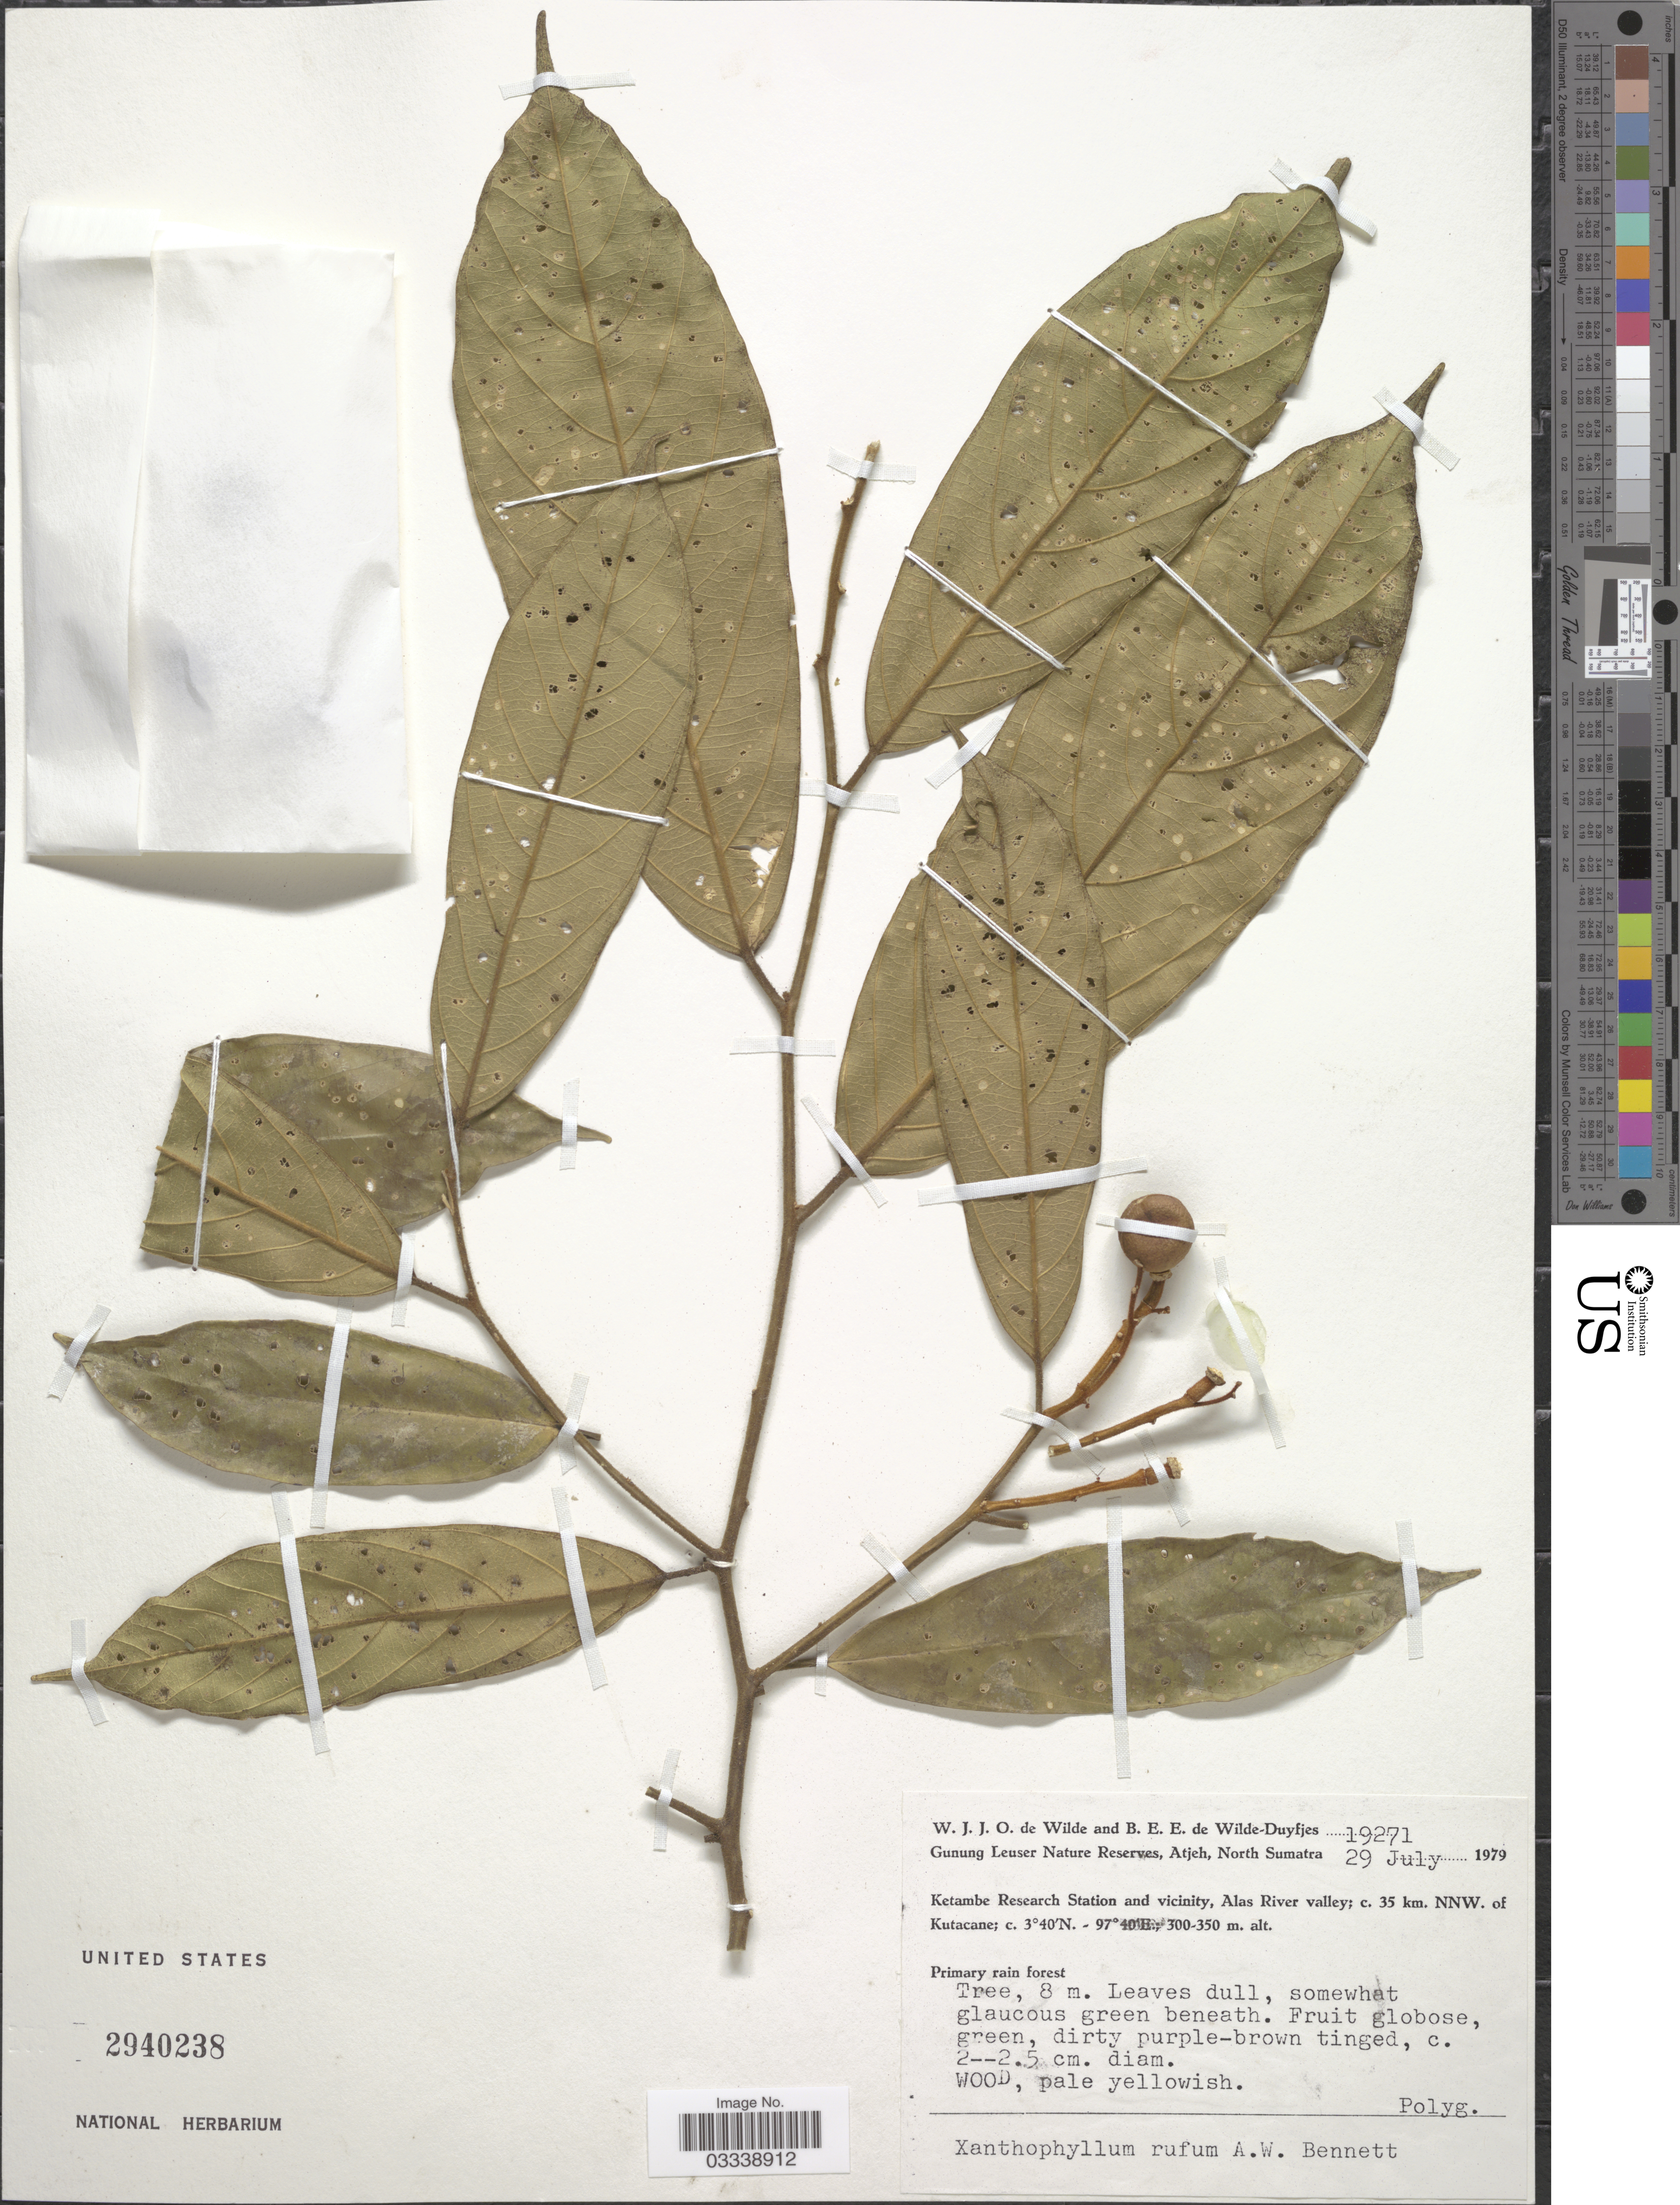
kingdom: Plantae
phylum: Tracheophyta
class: Magnoliopsida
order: Fabales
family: Polygalaceae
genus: Xanthophyllum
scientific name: Xanthophyllum rufum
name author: A.W. Benn.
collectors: W. J. de Wilde & B. E. de Wilde-Duyfjes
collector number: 19271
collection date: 1979-07-29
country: Indonesia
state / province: Sumatra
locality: Gunung Leuser Nature Reserves, Atjeh, North Sumatra. Ketambe Research Station and vicinity, Alas River valley; c. 35 km. NNW of Kutacane.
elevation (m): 300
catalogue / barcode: US 2940238